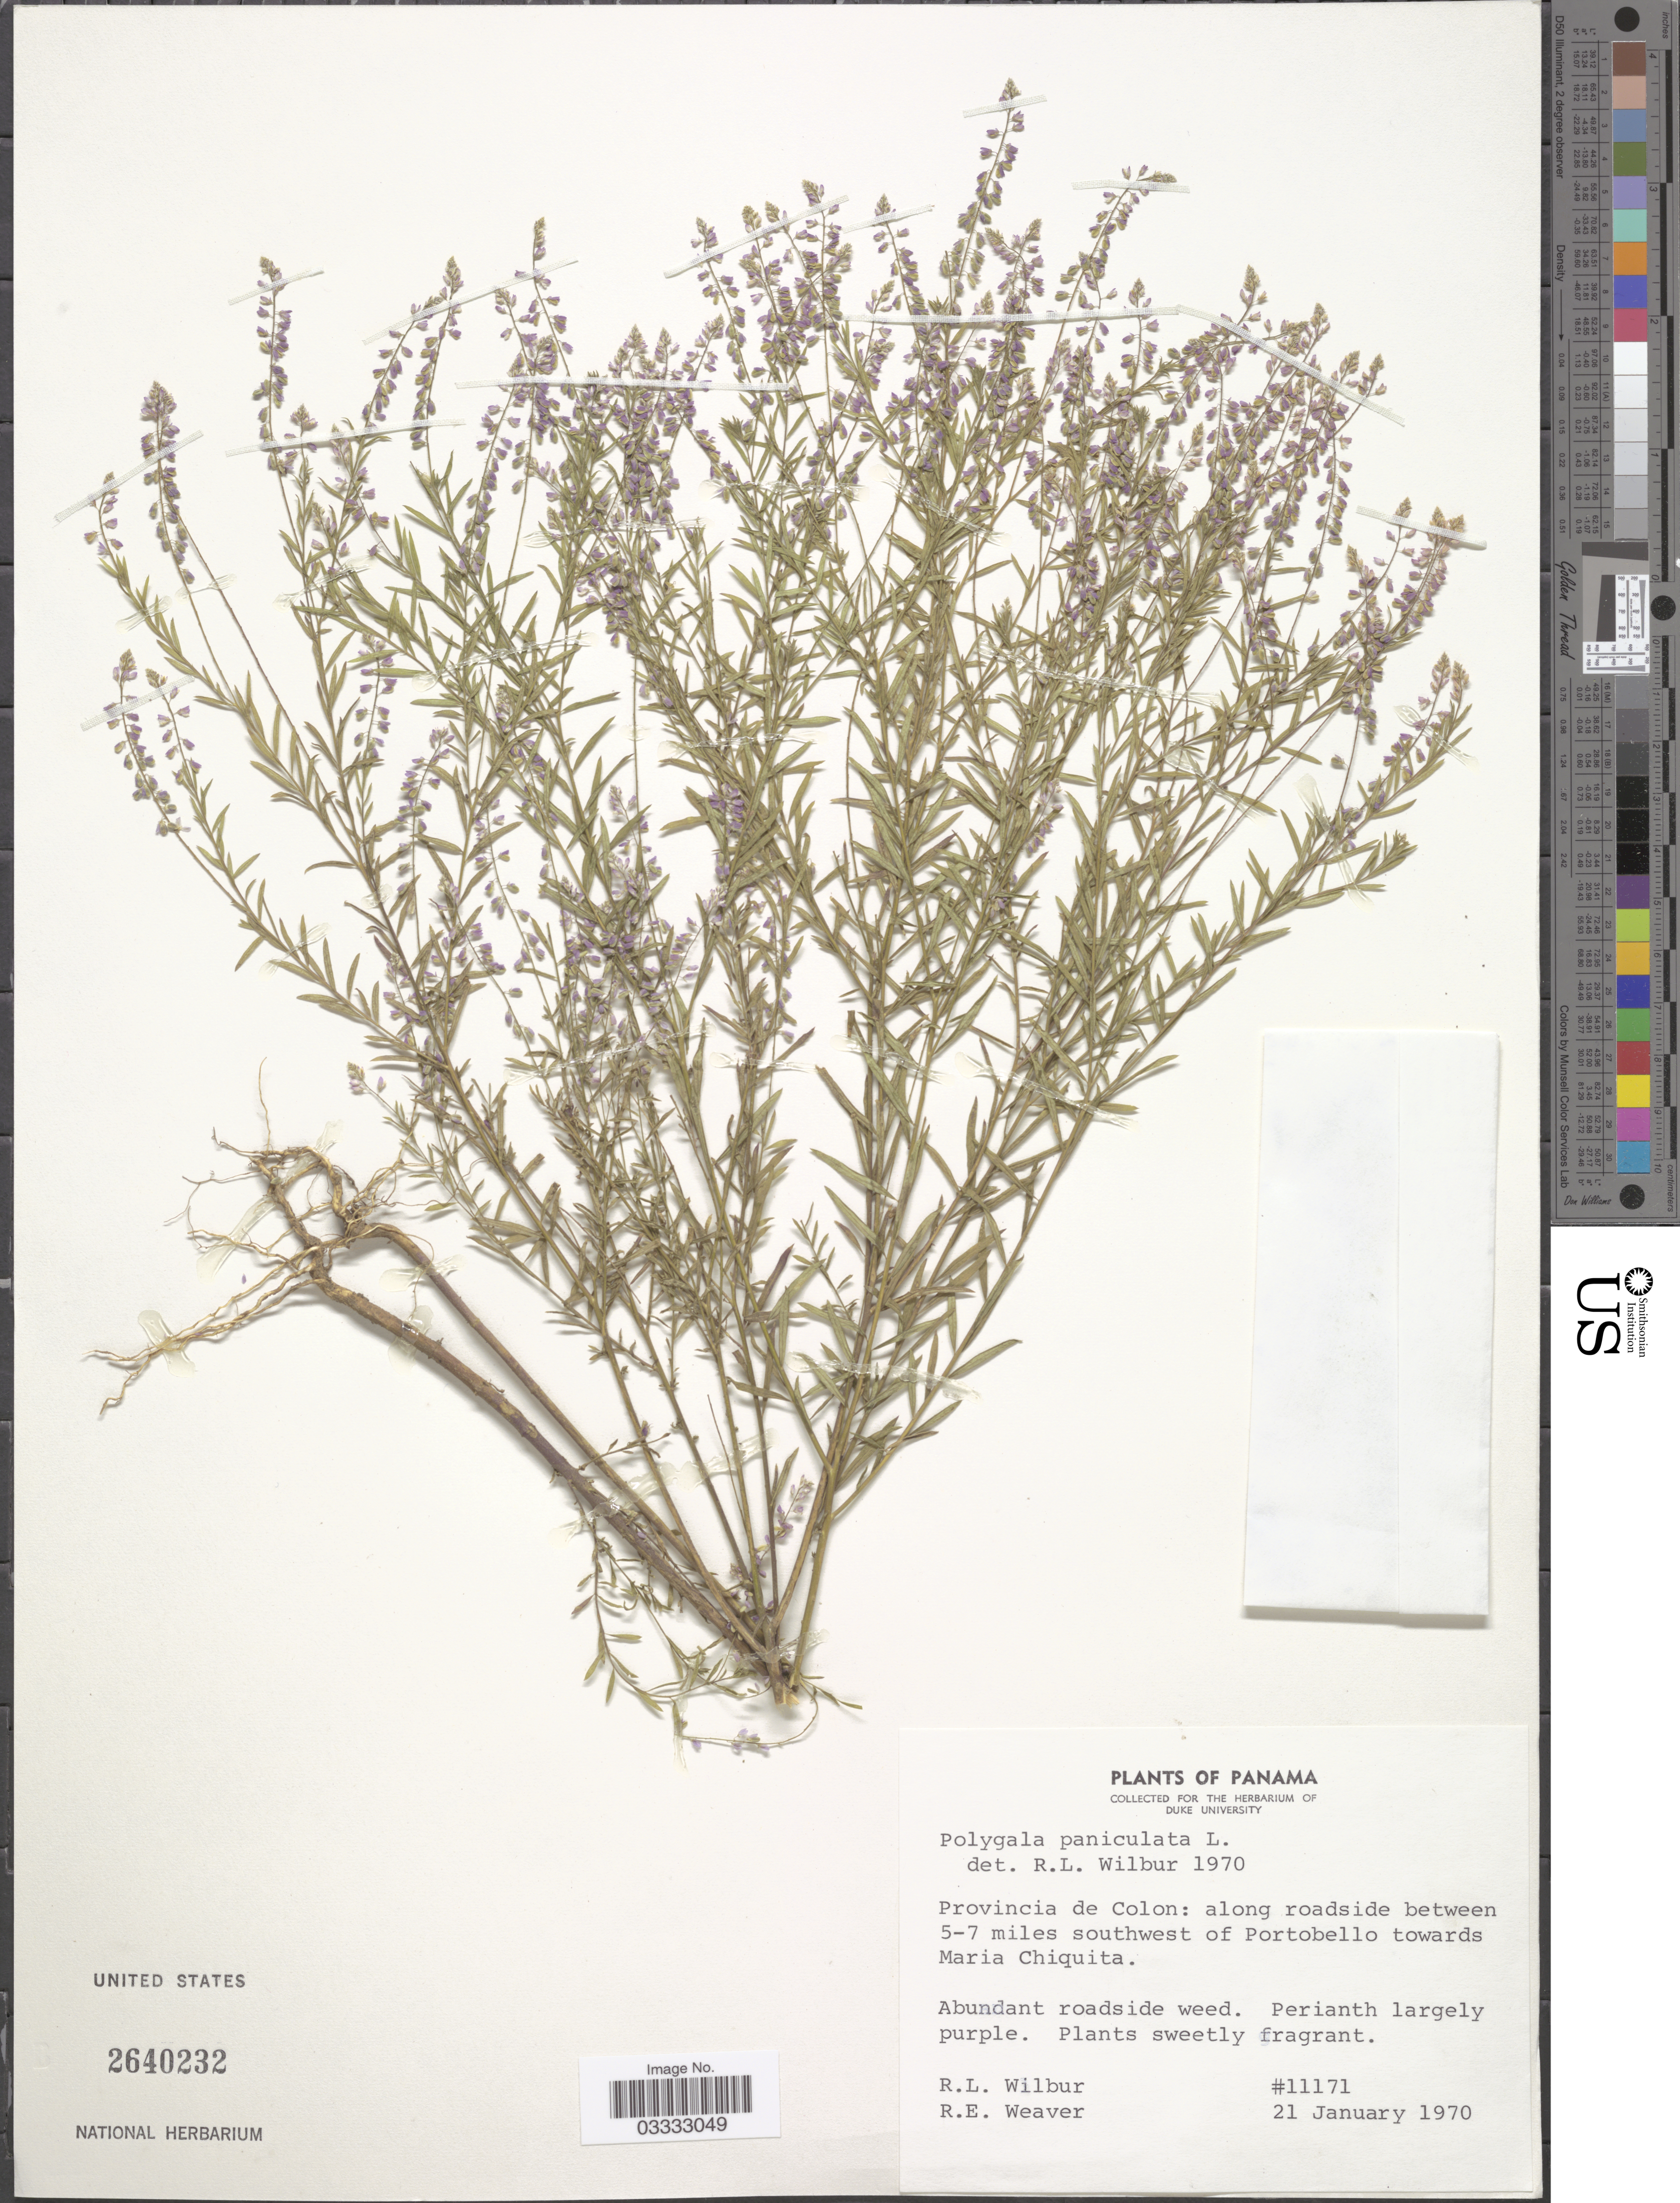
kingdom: Plantae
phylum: Tracheophyta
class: Magnoliopsida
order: Fabales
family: Polygalaceae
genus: Polygala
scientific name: Polygala paniculata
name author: L.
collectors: R. L. Wilbur & R. E. Weaver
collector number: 11171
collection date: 1970-01-21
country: Panama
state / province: Colón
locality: Along roadside between 5-7 miles southwest of Portobello towards Maria Chiquita.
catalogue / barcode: US 2640232